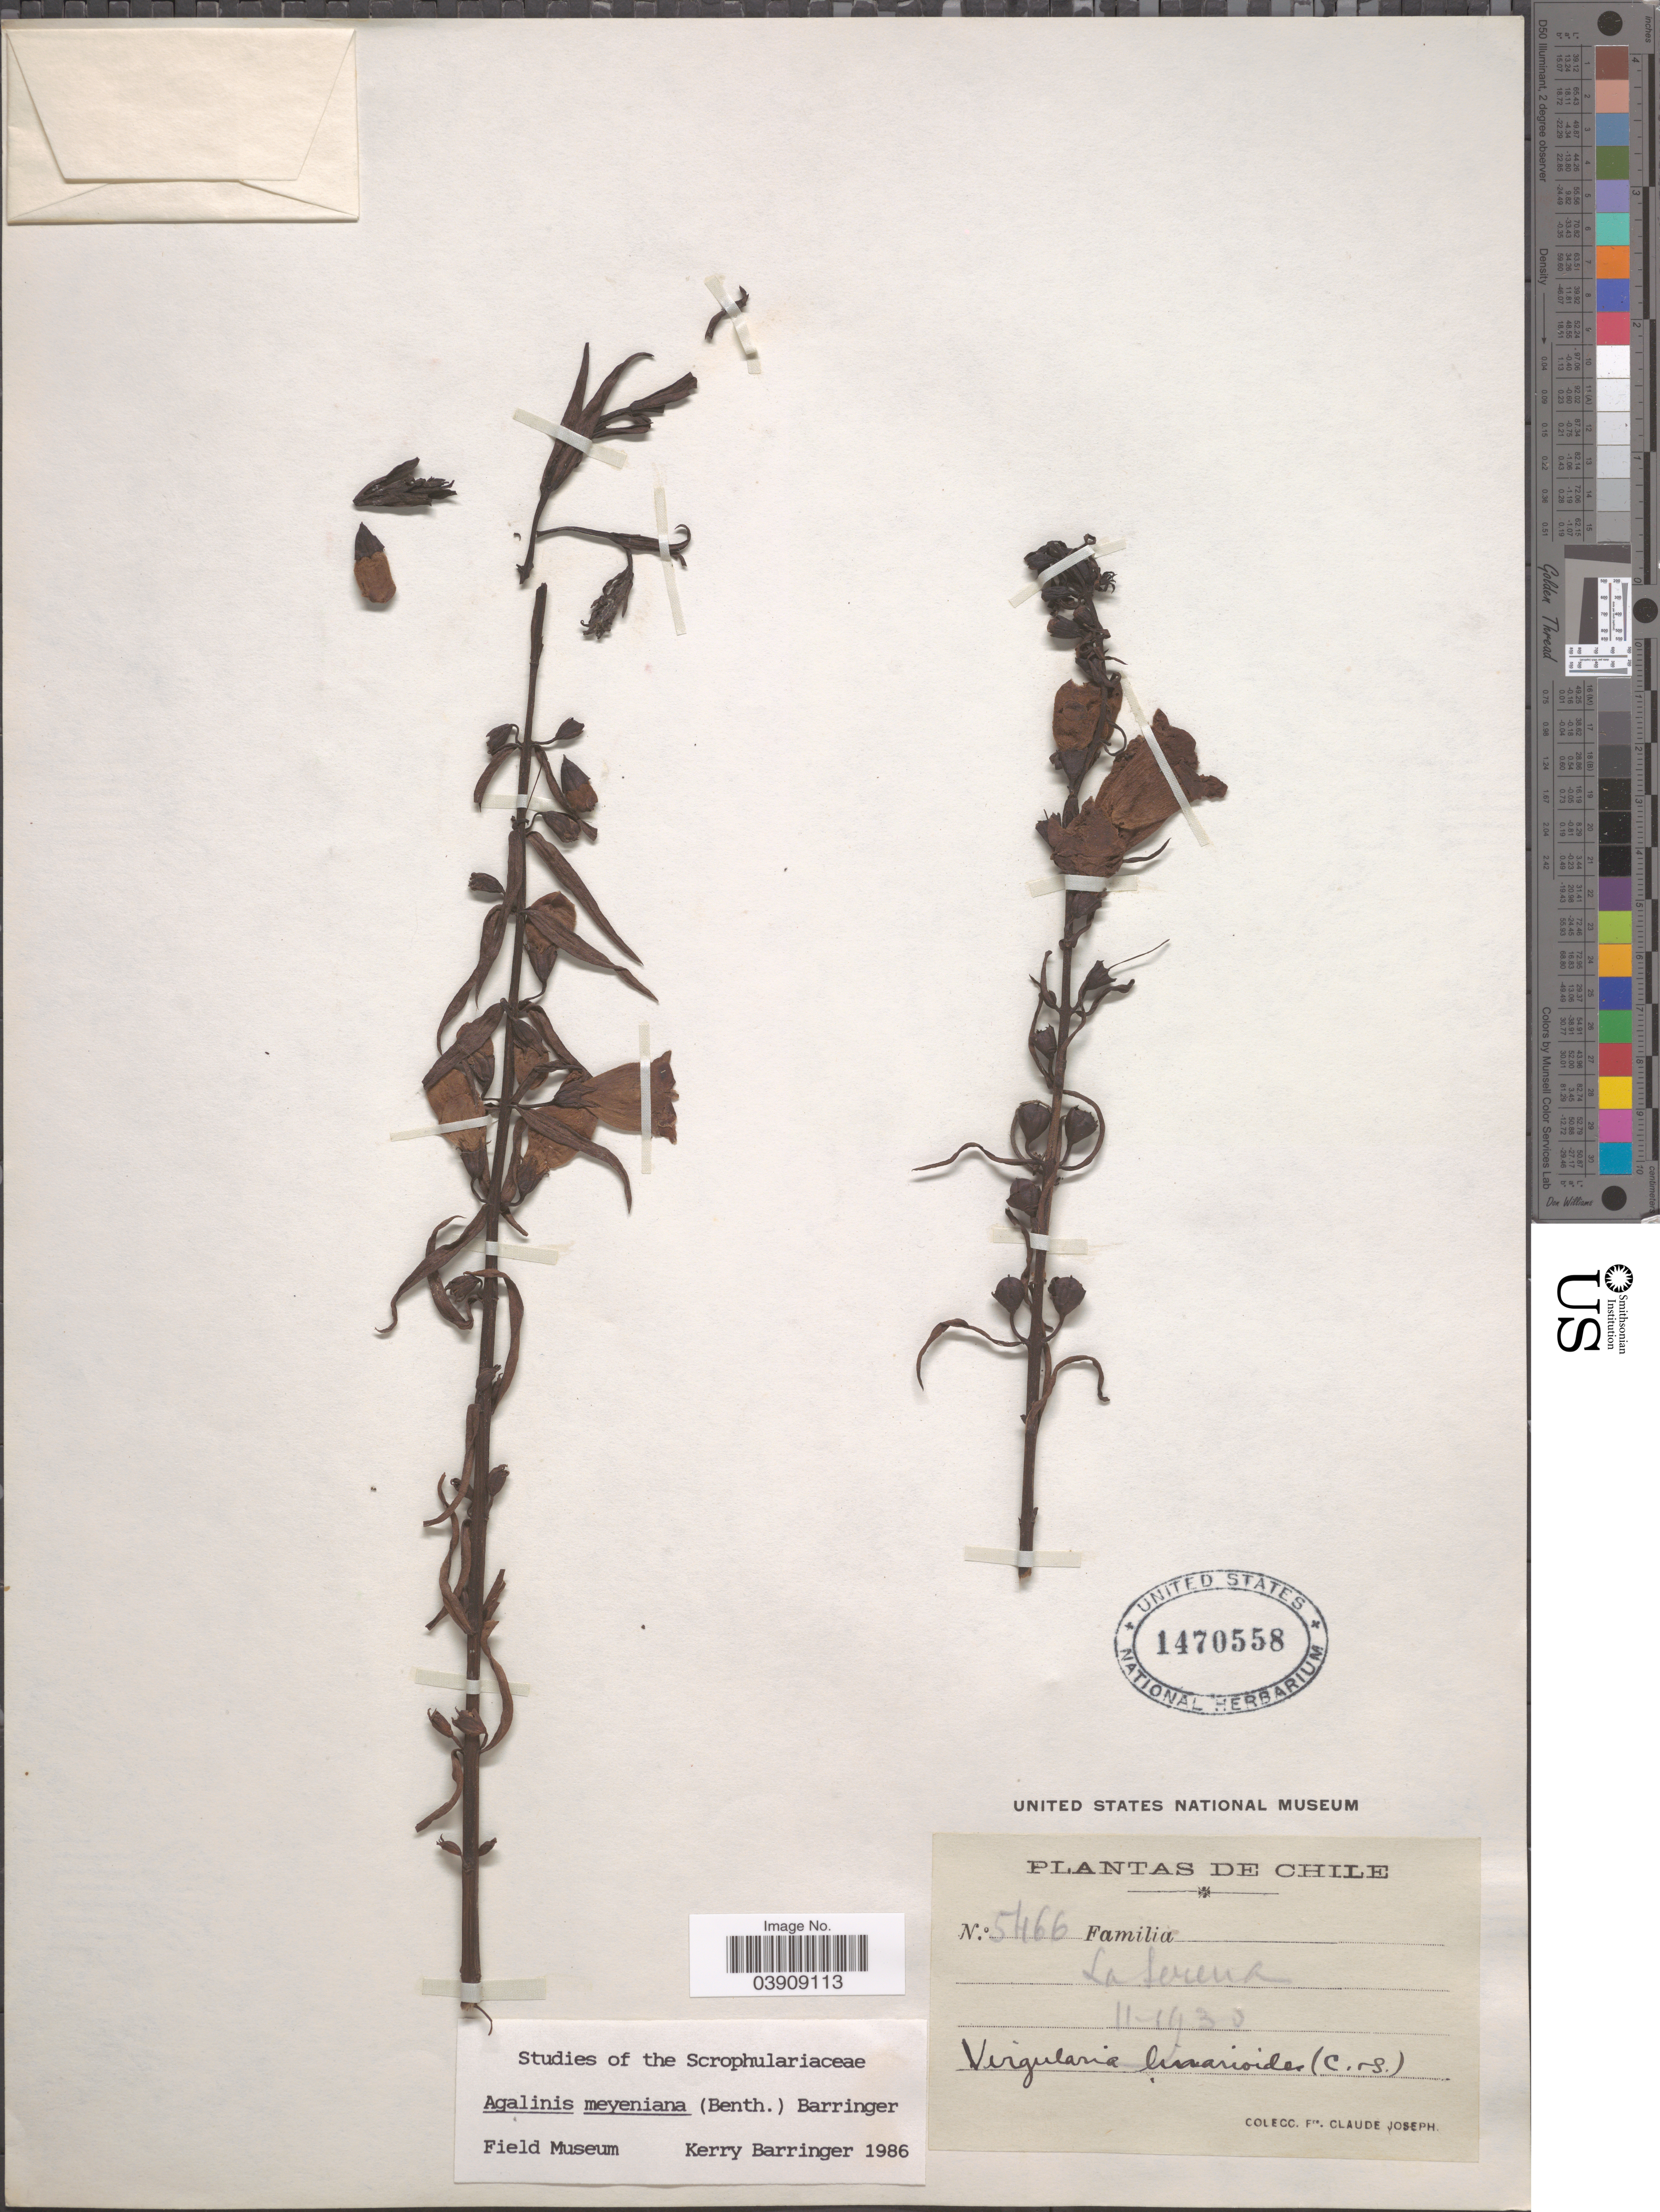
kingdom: Plantae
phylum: Tracheophyta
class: Magnoliopsida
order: Lamiales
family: Orobanchaceae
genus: Agalinis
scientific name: Agalinis meyeniana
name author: (Benth.) Barringer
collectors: Bro. Claude-Joseph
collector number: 5466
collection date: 1930-11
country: Chile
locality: La Serena.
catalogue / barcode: US 1470558